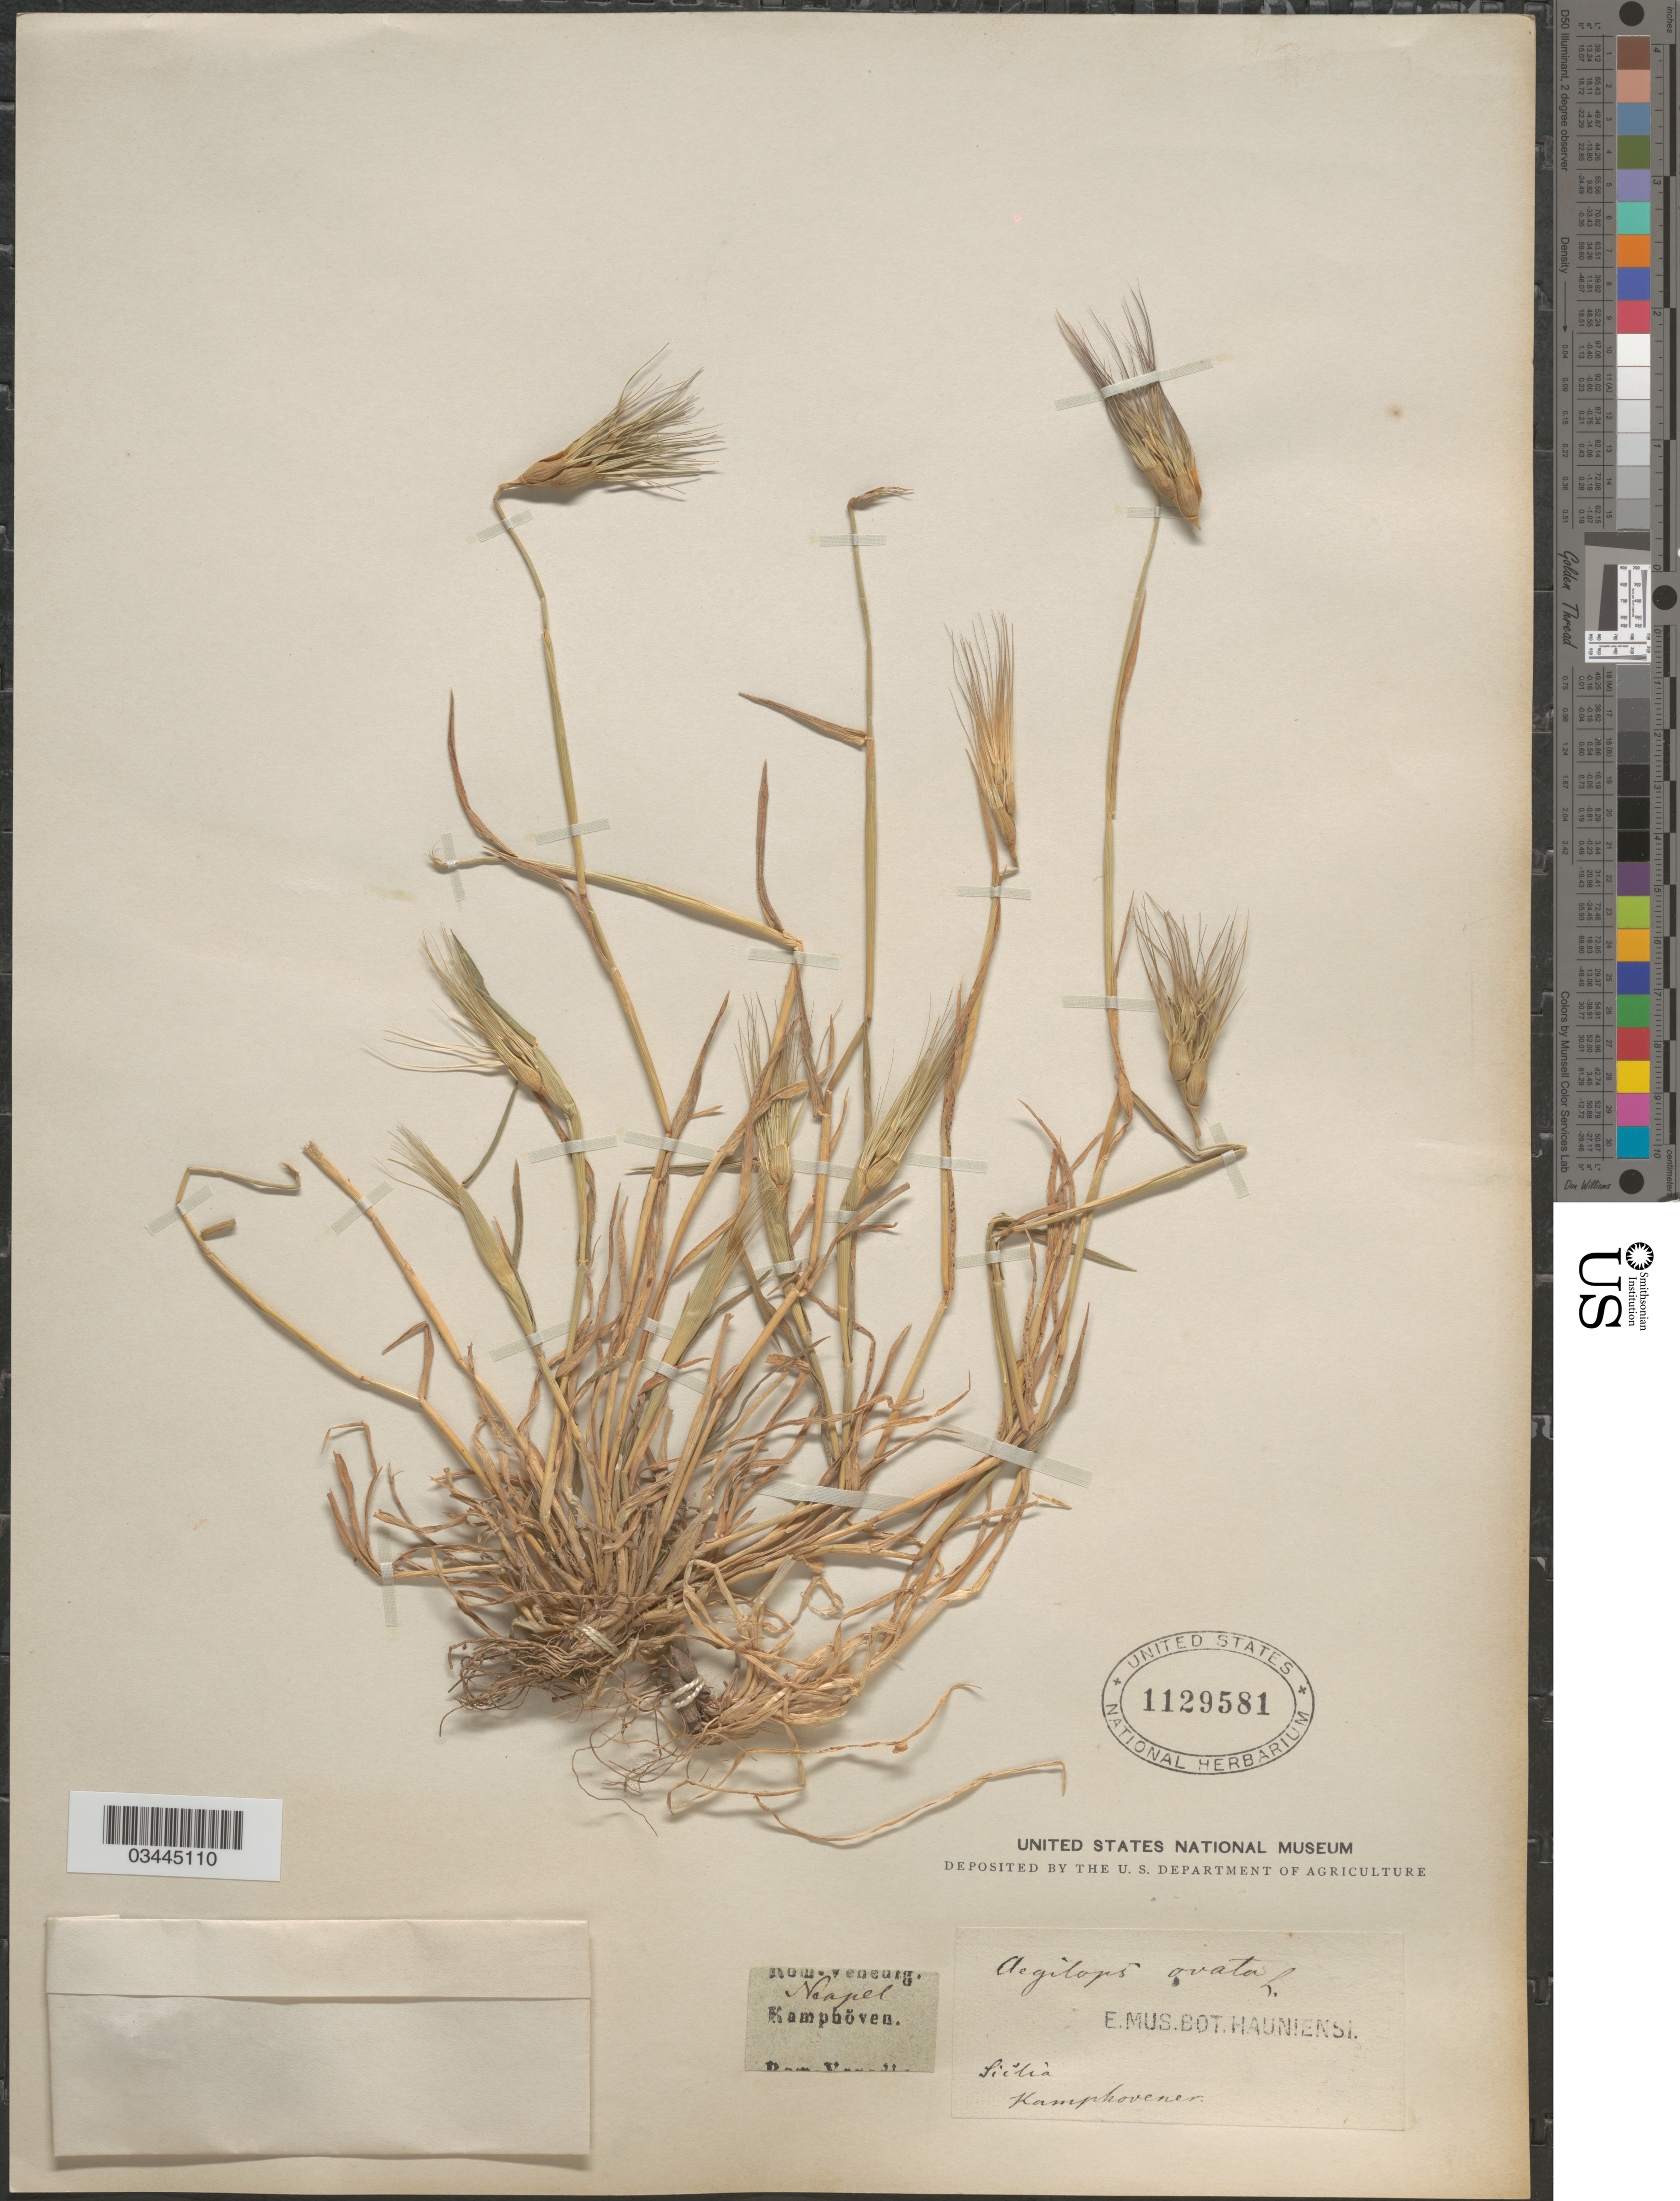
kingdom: Plantae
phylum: Tracheophyta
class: Liliopsida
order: Poales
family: Poaceae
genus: Aegilops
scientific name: Aegilops neglecta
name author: Req. ex Bertol.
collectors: B. Kamphövener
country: Italy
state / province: Siciliana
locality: Neapel. Sicilia.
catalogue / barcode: US 1129581